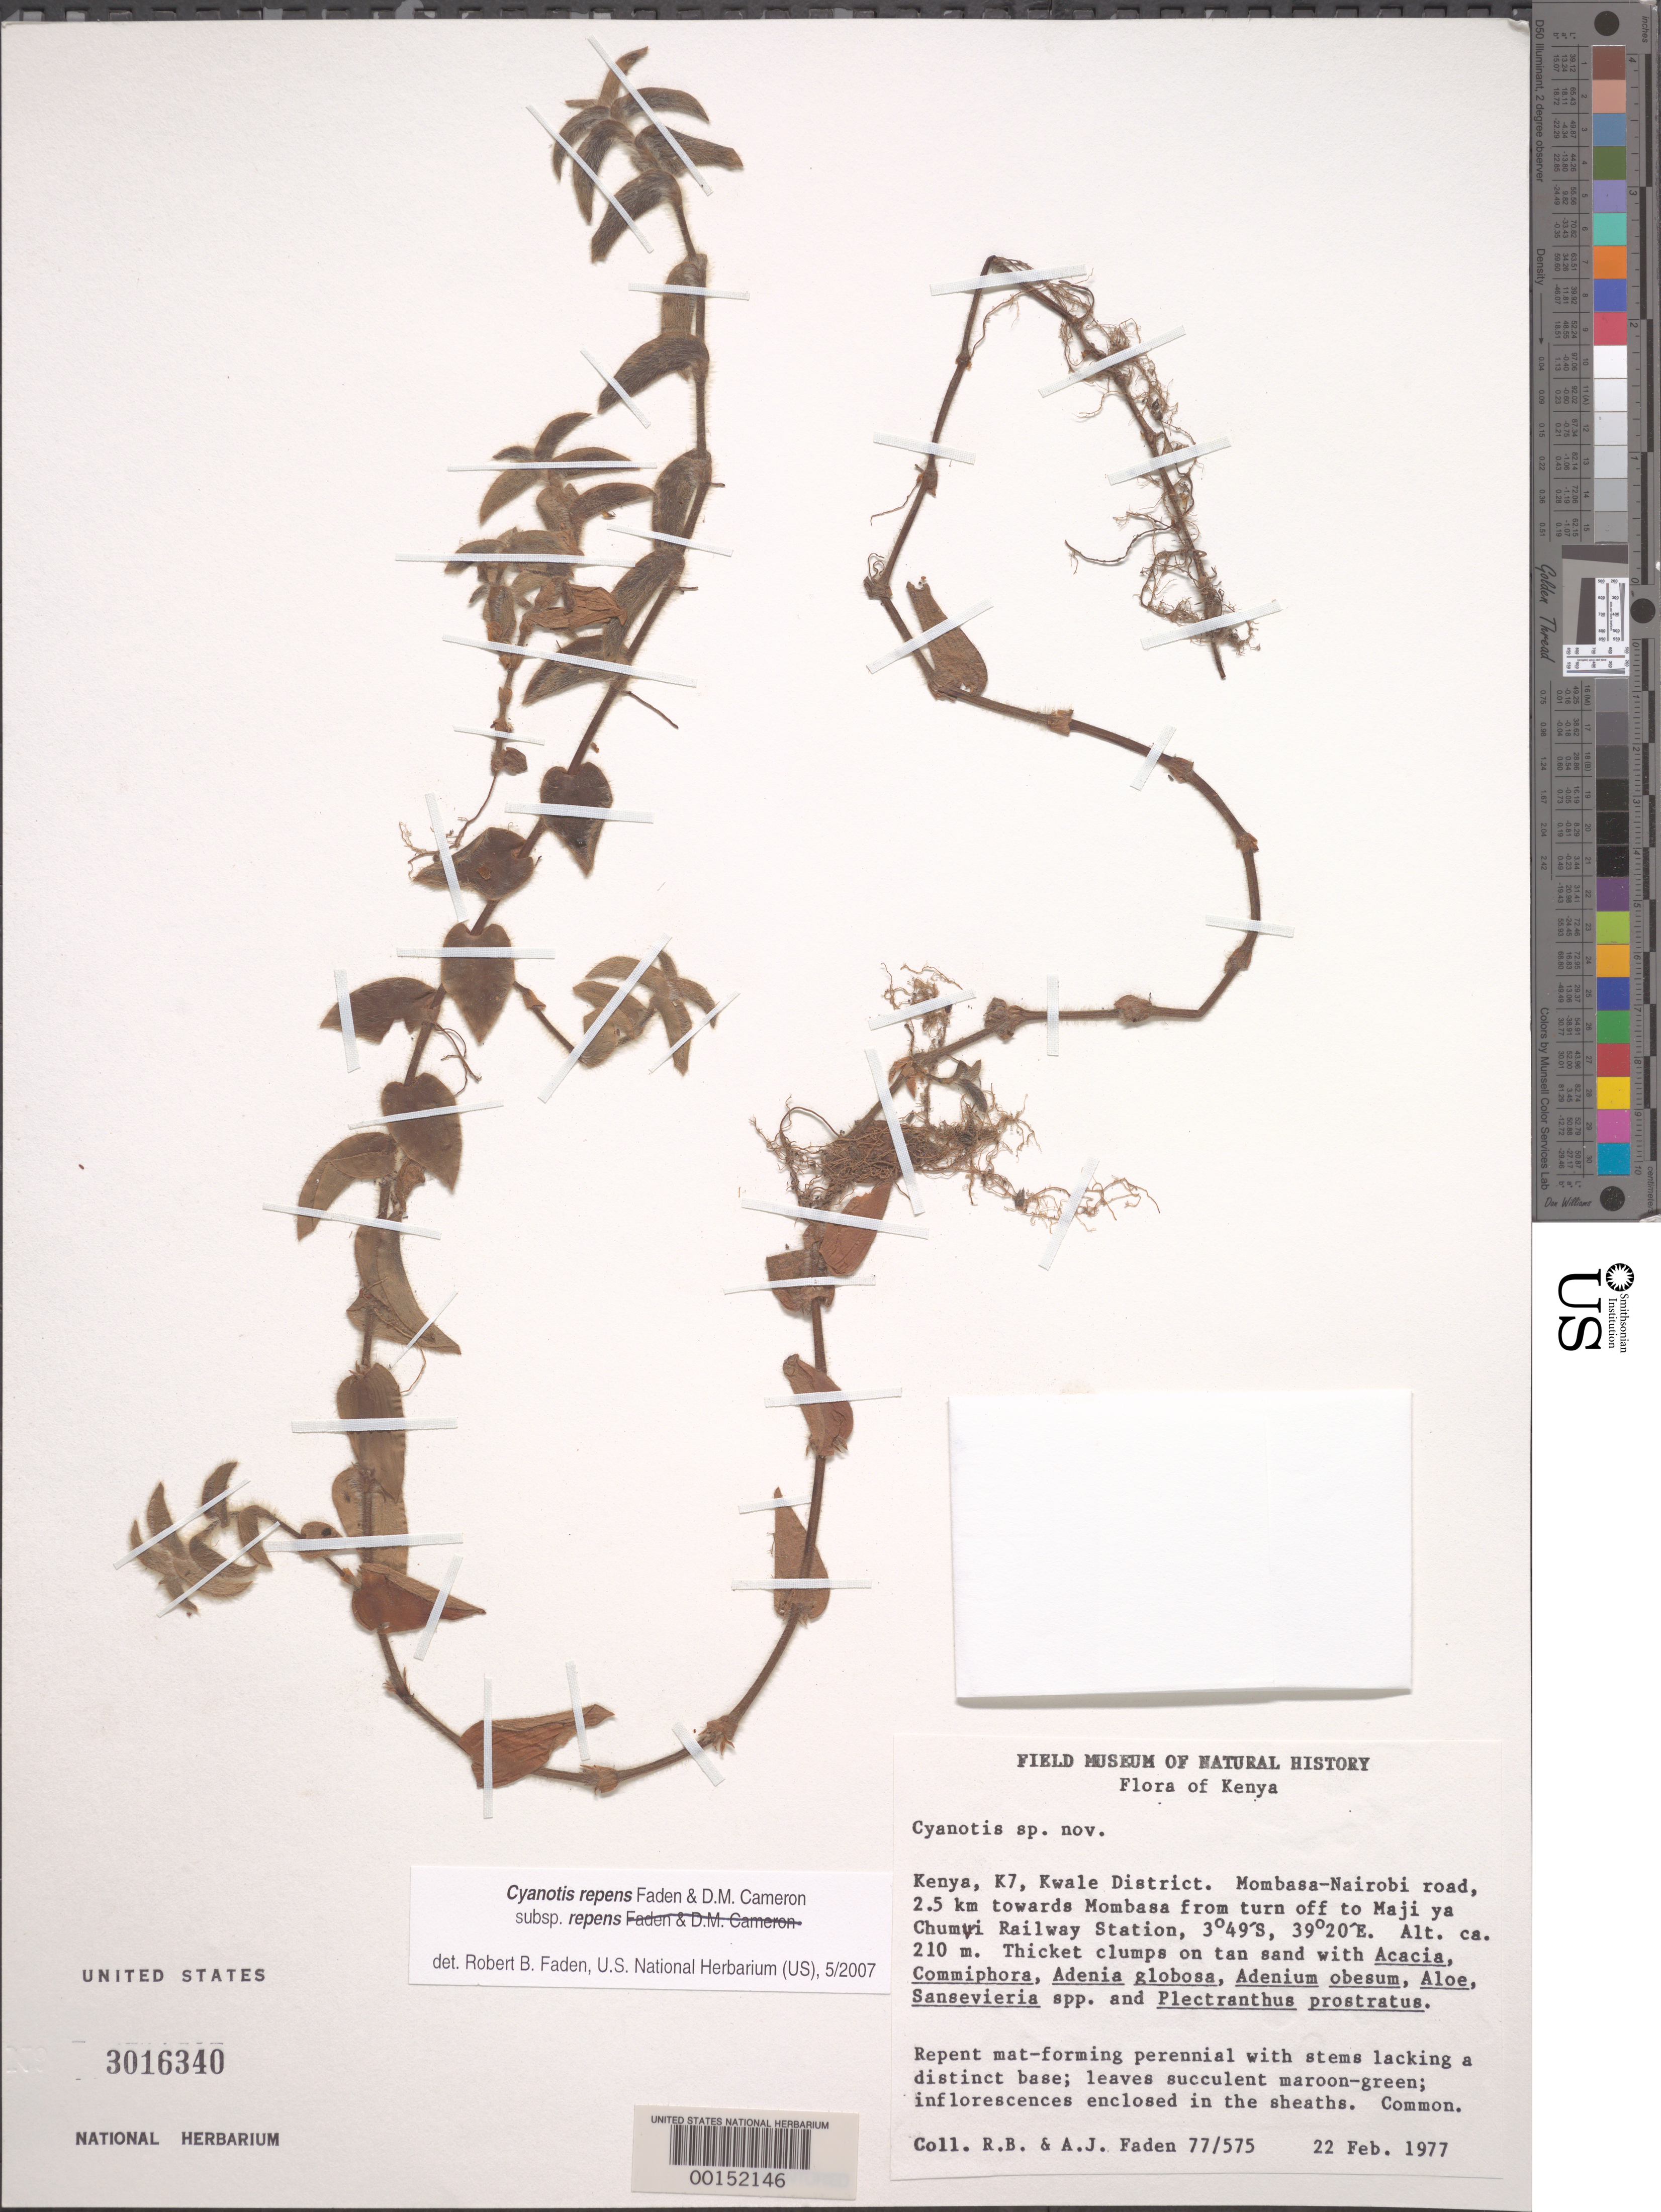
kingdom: Plantae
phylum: Tracheophyta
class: Liliopsida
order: Commelinales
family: Commelinaceae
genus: Cyanotis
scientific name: Cyanotis repens subsp. repens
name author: Faden & D.M. Cameron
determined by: Faden, Robert B., (US), Smithsonian Institution - National Museum of Natural History (UNITED STATES)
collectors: R. B. Faden & A. J. Faden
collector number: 77/575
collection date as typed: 22 Feb 1977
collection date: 1977-02-22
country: Kenya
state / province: Kwale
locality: Mombassa-nairobi road, towards mombasa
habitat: Thicket on sand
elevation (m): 210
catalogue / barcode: US 3016340